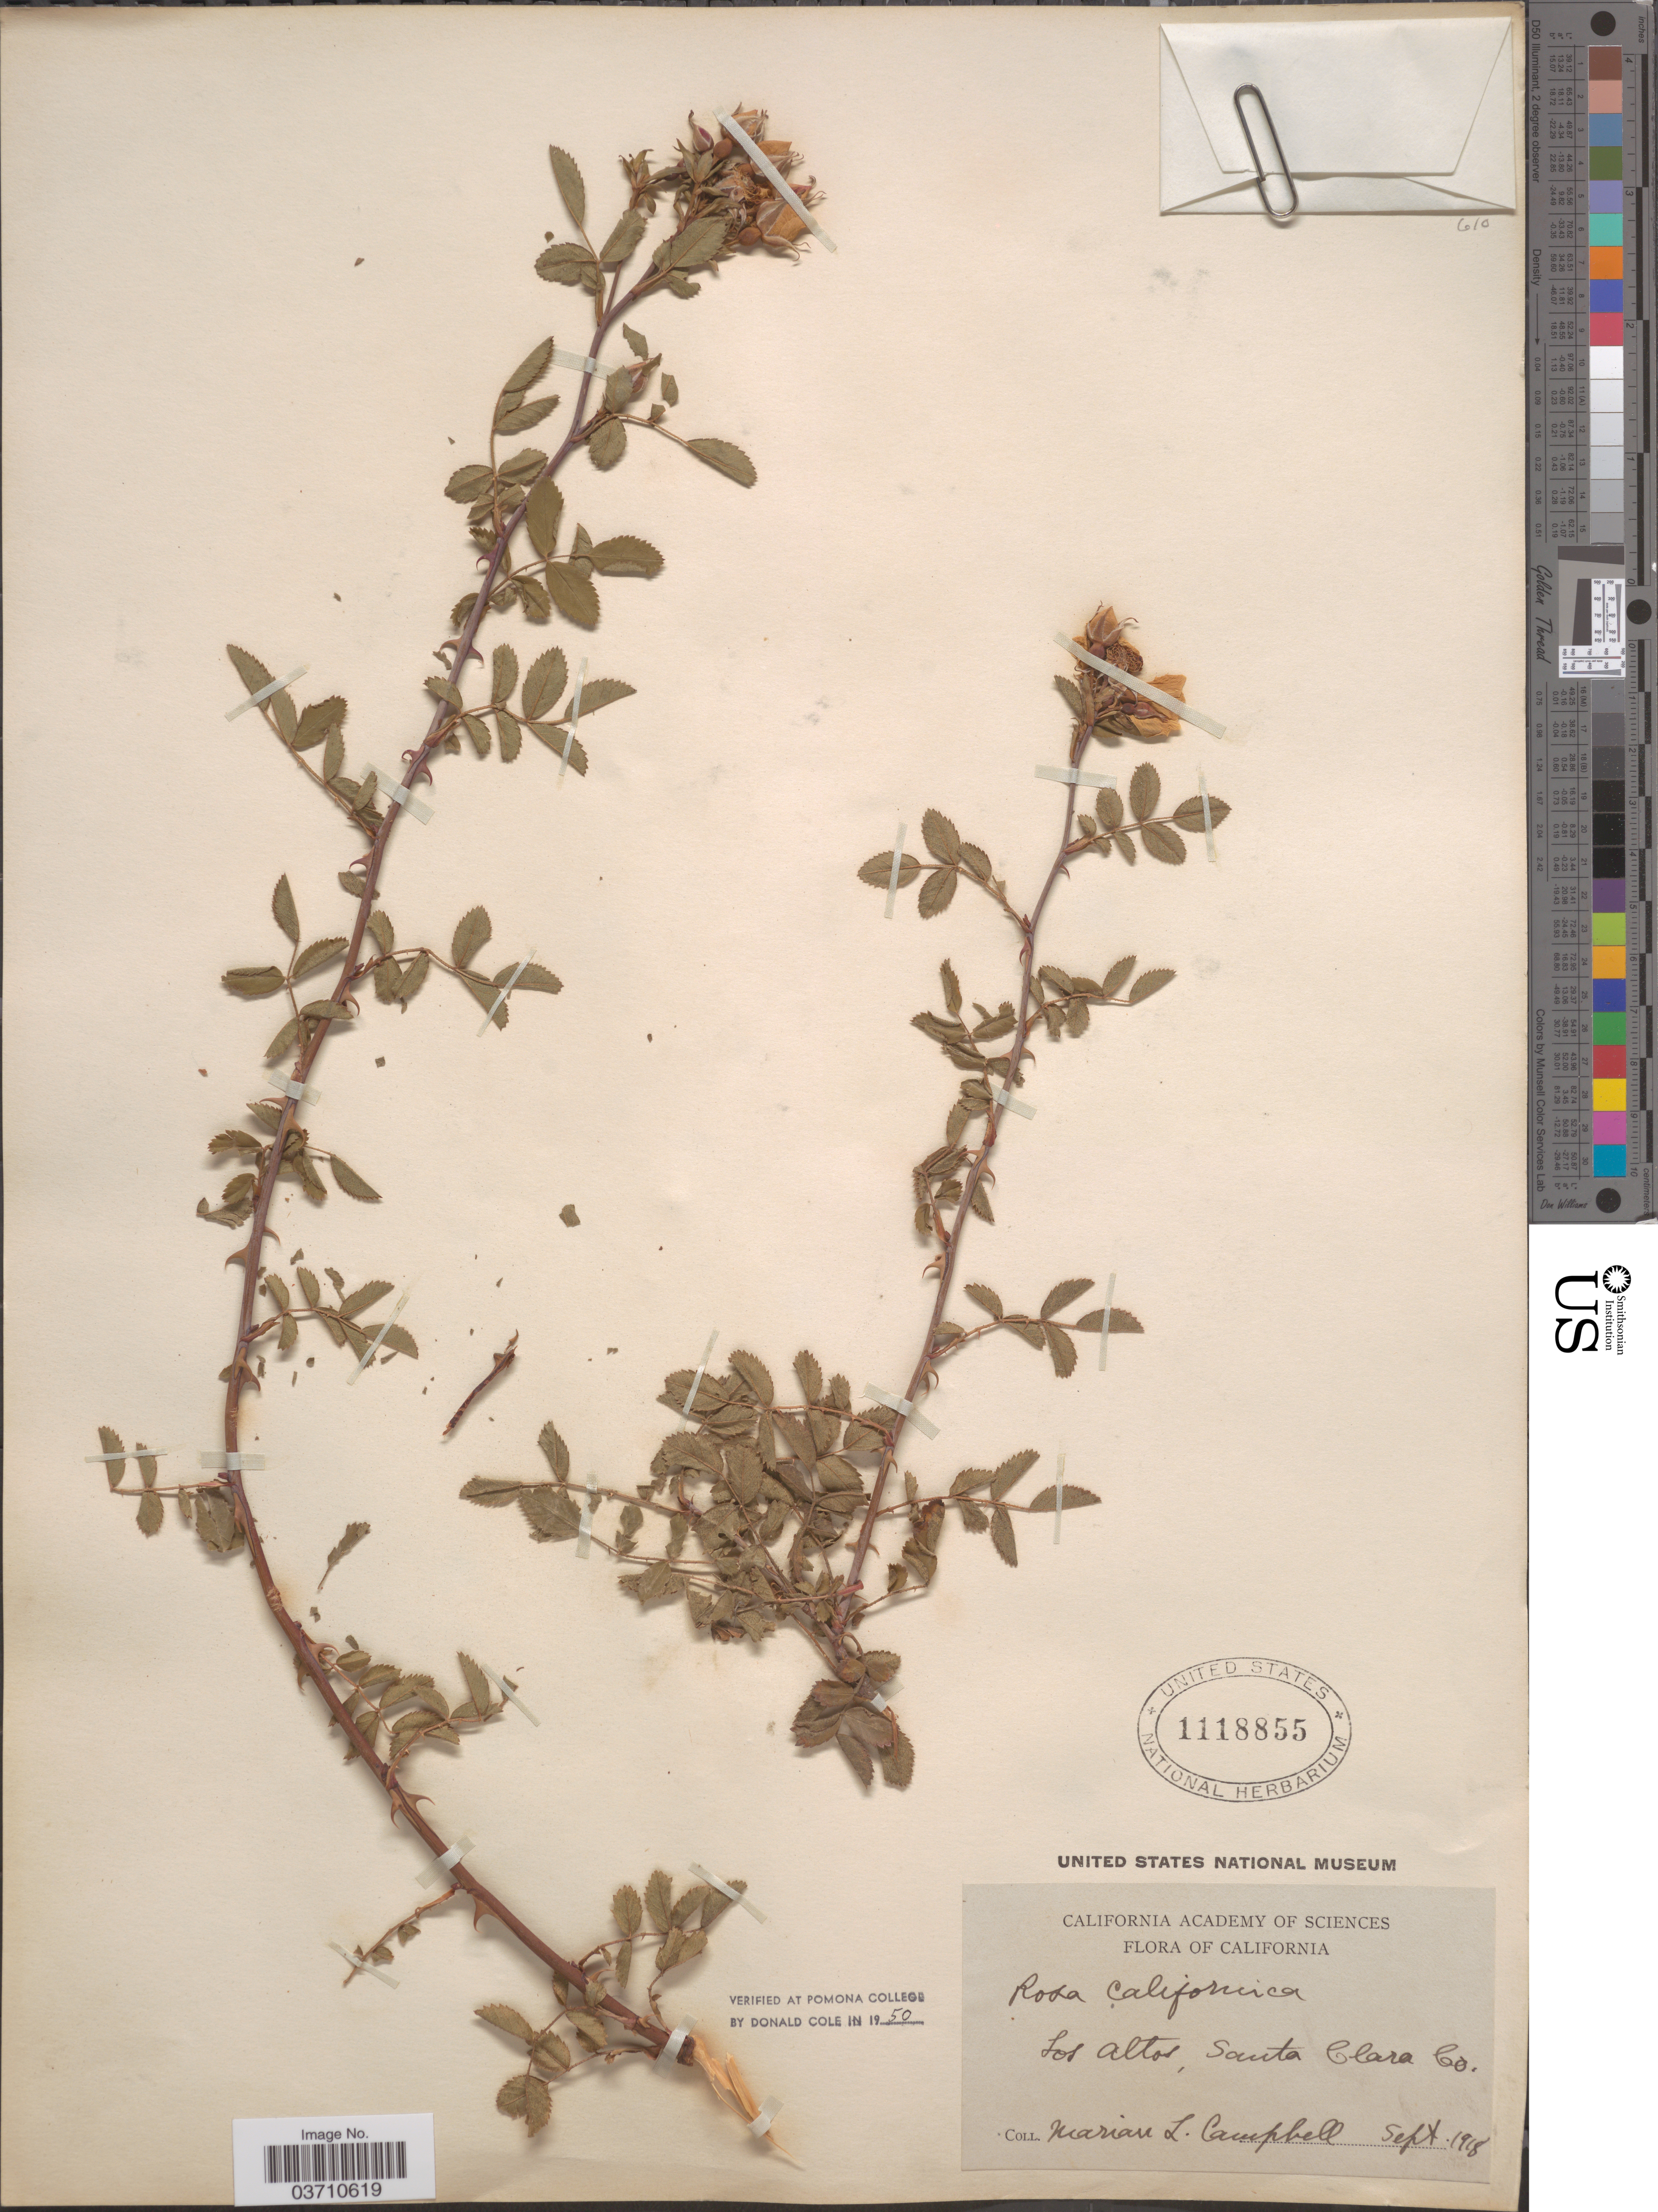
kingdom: Plantae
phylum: Tracheophyta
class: Magnoliopsida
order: Rosales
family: Rosaceae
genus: Rosa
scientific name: Rosa californica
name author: Cham. & Schltdl.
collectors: M. L. Campbell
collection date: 1918-09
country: United States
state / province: California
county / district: Santa Clara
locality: Los Altos, Santa Clara Co.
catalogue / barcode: US 1118855